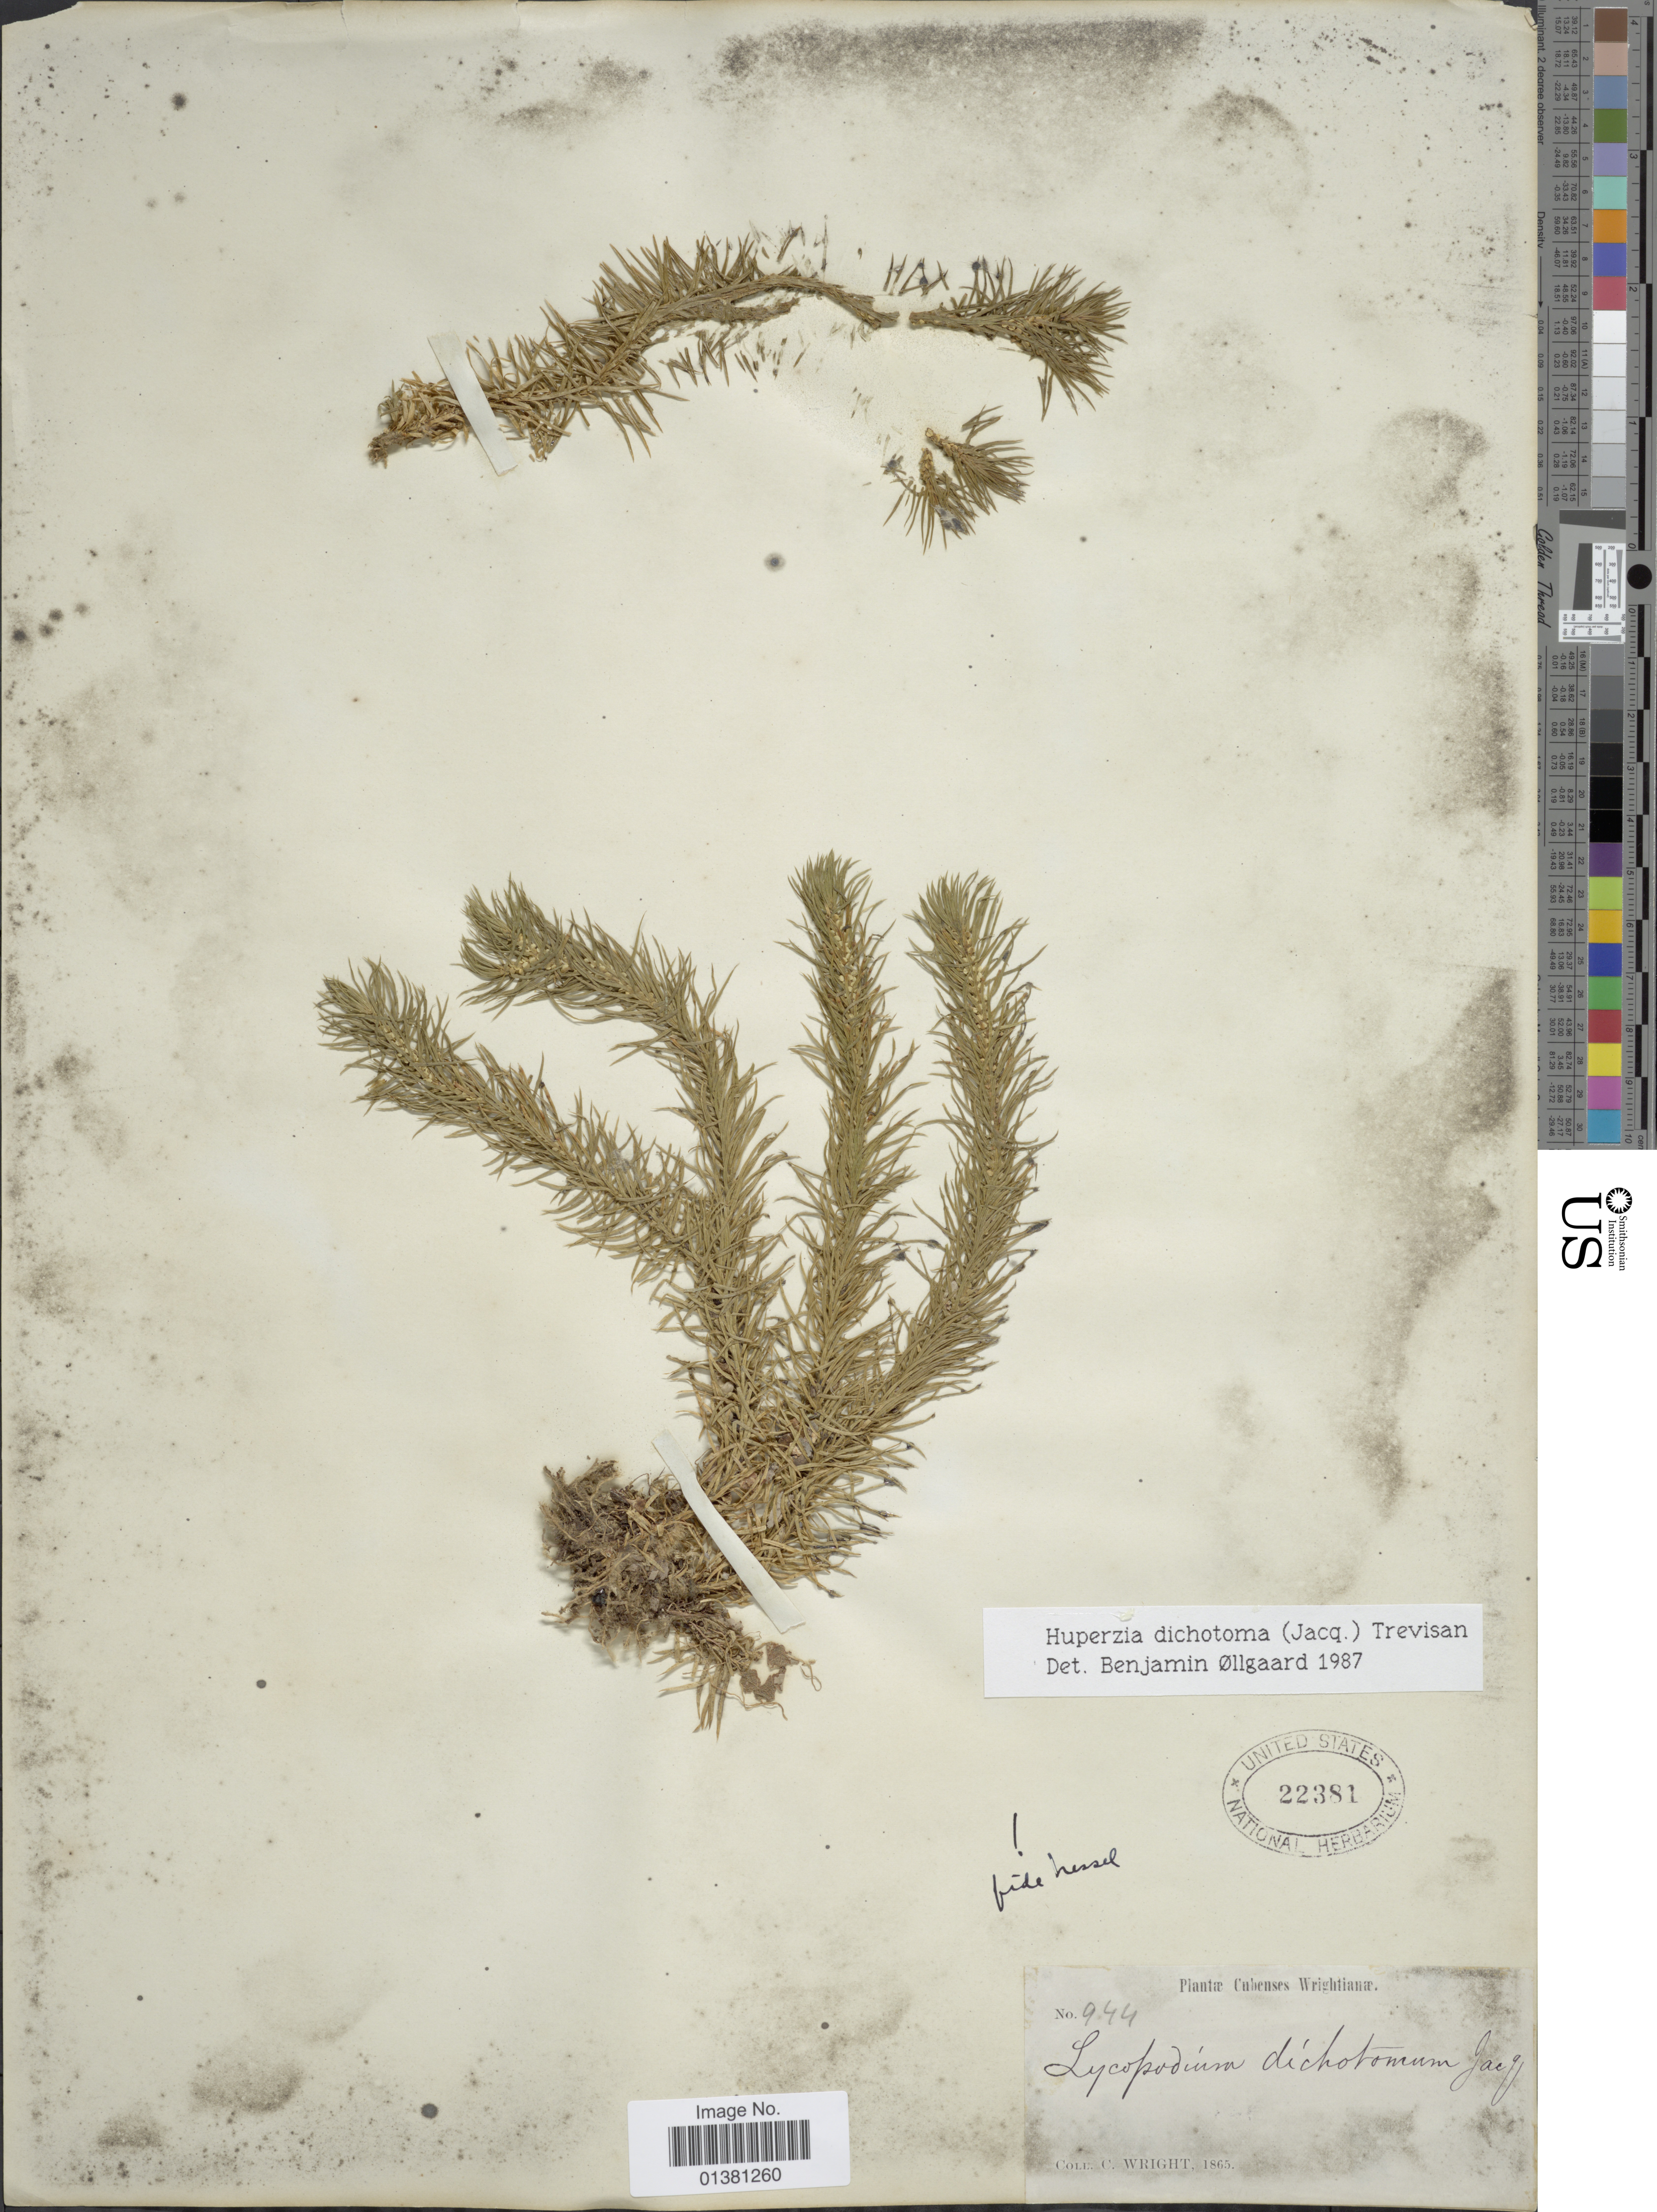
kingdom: Plantae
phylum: Tracheophyta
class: Lycopodiopsida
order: Lycopodiales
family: Lycopodiaceae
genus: Phlegmariurus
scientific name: Phlegmariurus dichotomus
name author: (Jacq.) W.H. Wagner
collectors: C. Wright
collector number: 944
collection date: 1865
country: Cuba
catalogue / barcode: US 22381